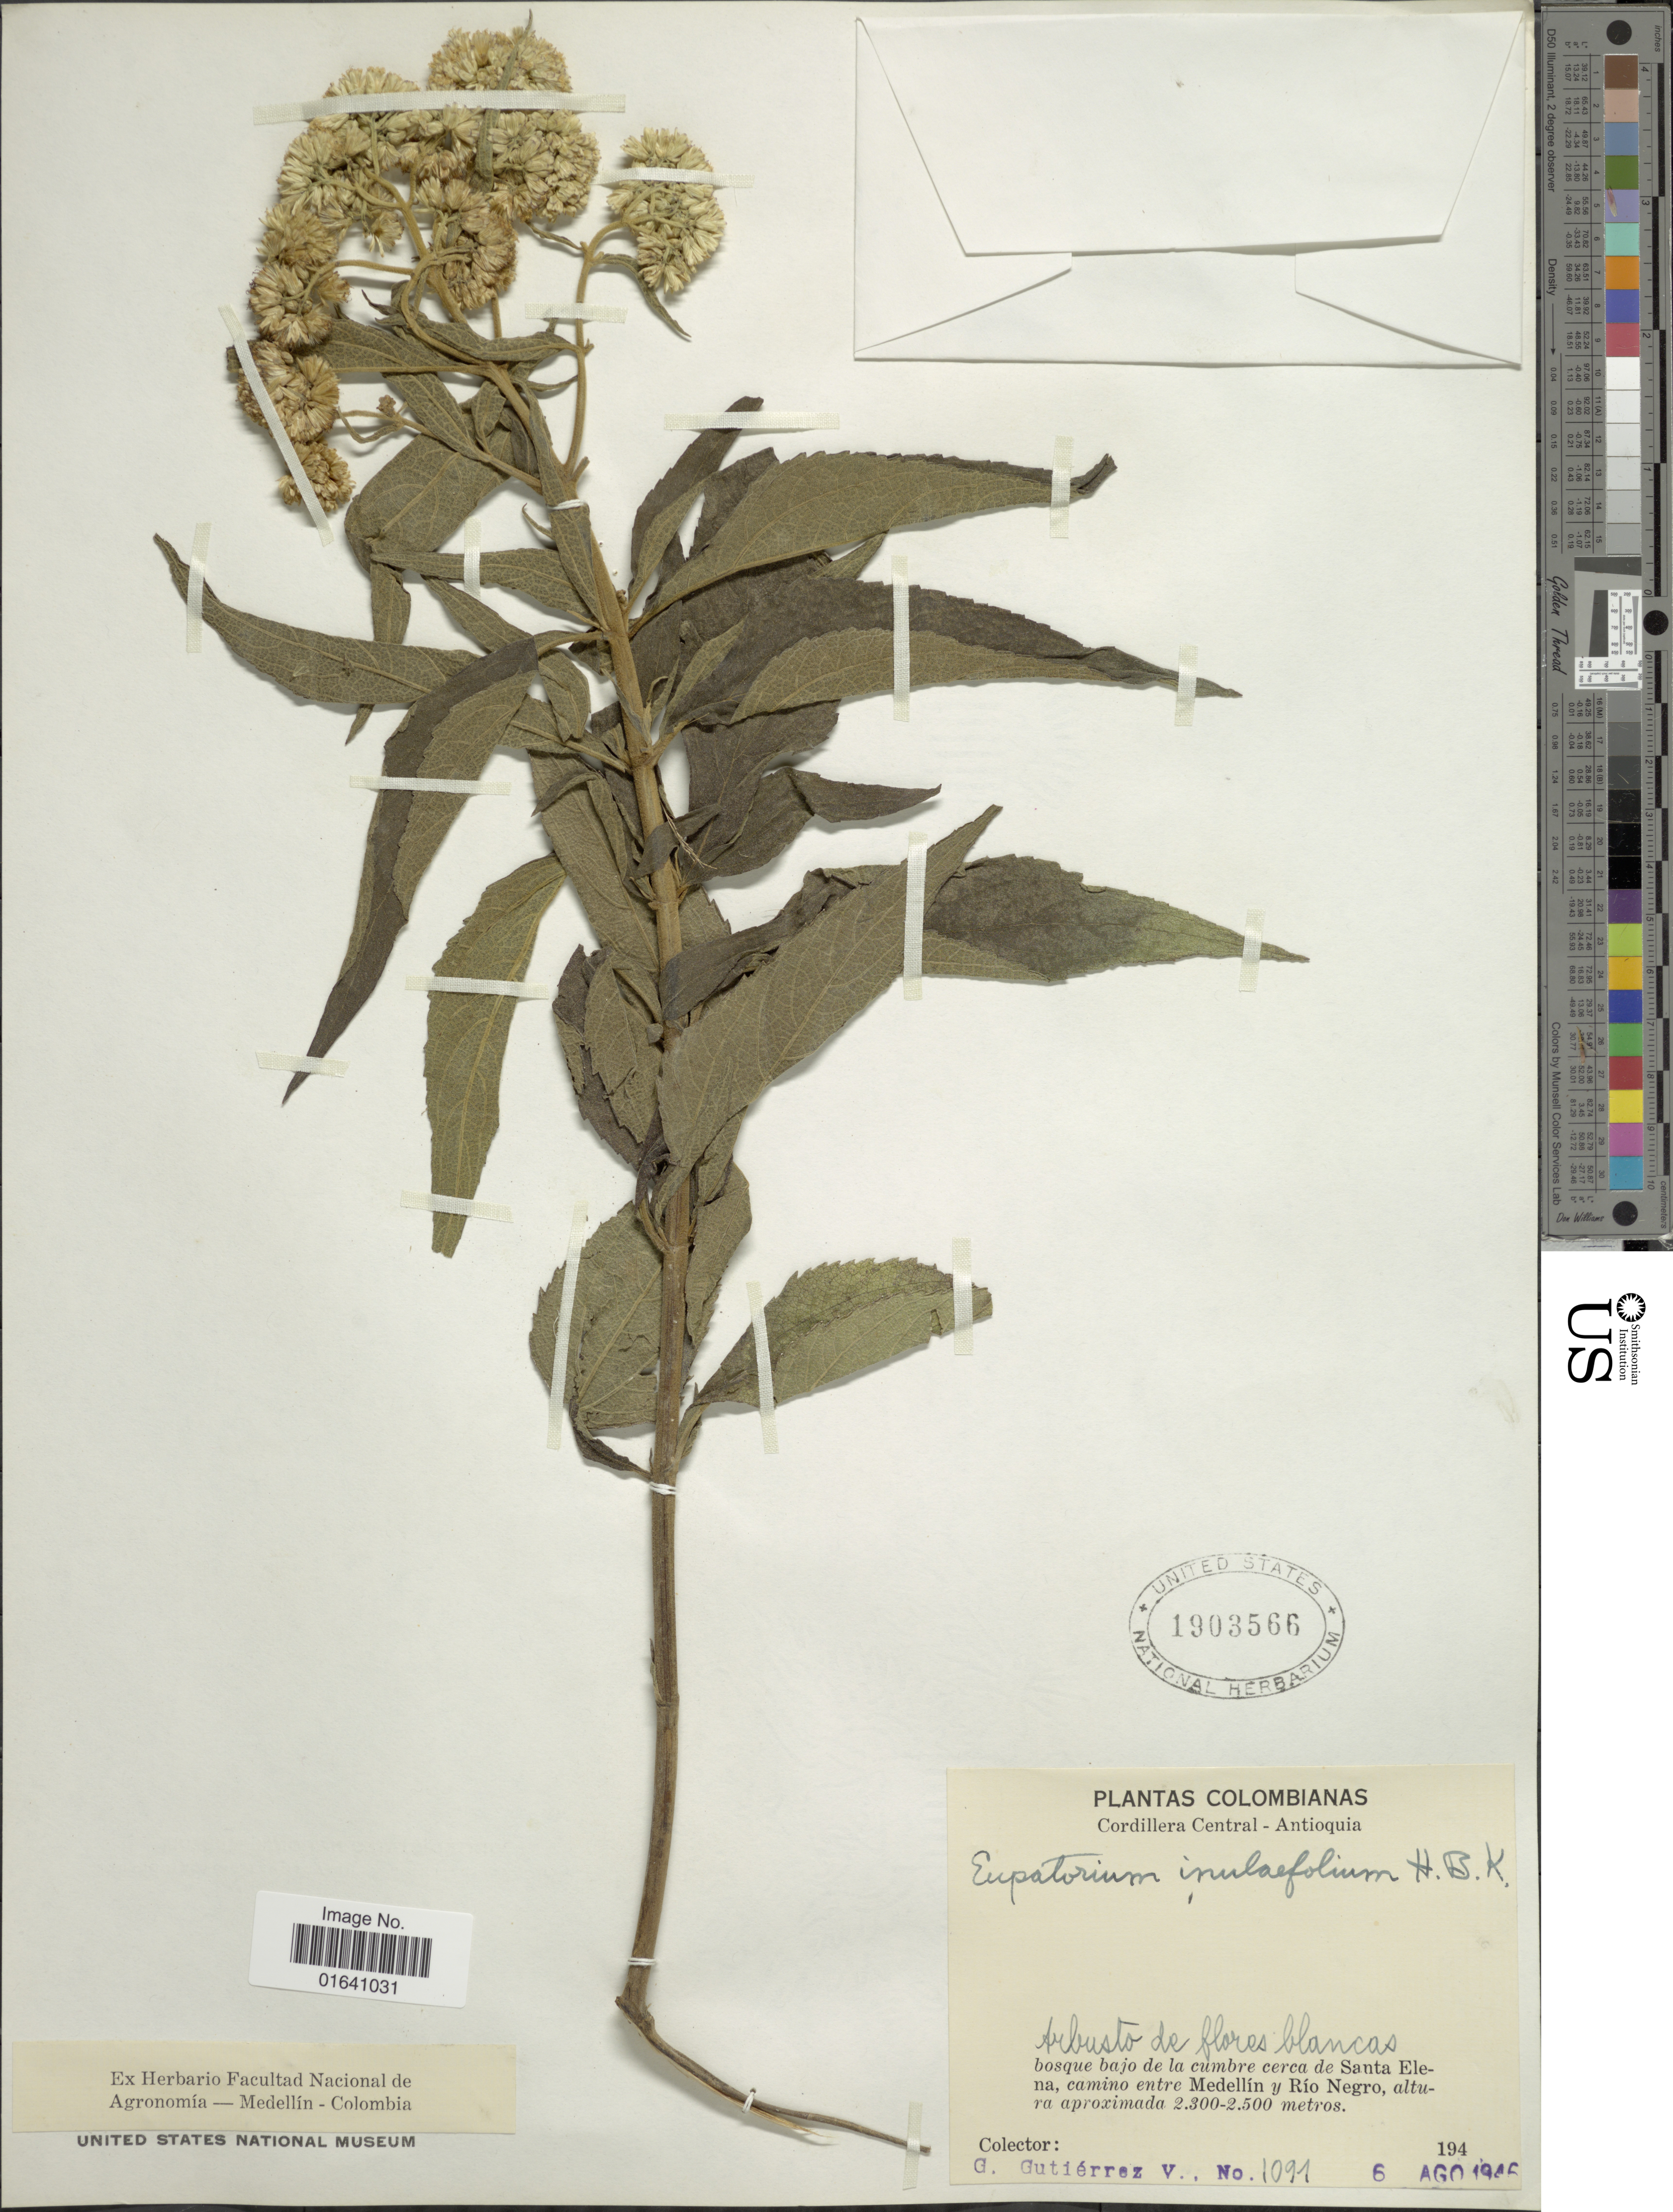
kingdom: Plantae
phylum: Tracheophyta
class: Magnoliopsida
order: Asterales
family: Asteraceae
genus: Austroeupatorium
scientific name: Austroeupatorium inulaefolium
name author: (Kunth) R.M. King & H. Rob.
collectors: G. Gutiérrez V.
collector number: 1091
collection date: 1945-08-06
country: Colombia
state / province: Antioquia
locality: Cordillera Central, Arbusto de flores blancas bosque bajo de la cumbre cerca de Santa Elena, camino entre Medllín y Río Negro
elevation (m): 2300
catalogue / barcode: US 1903566